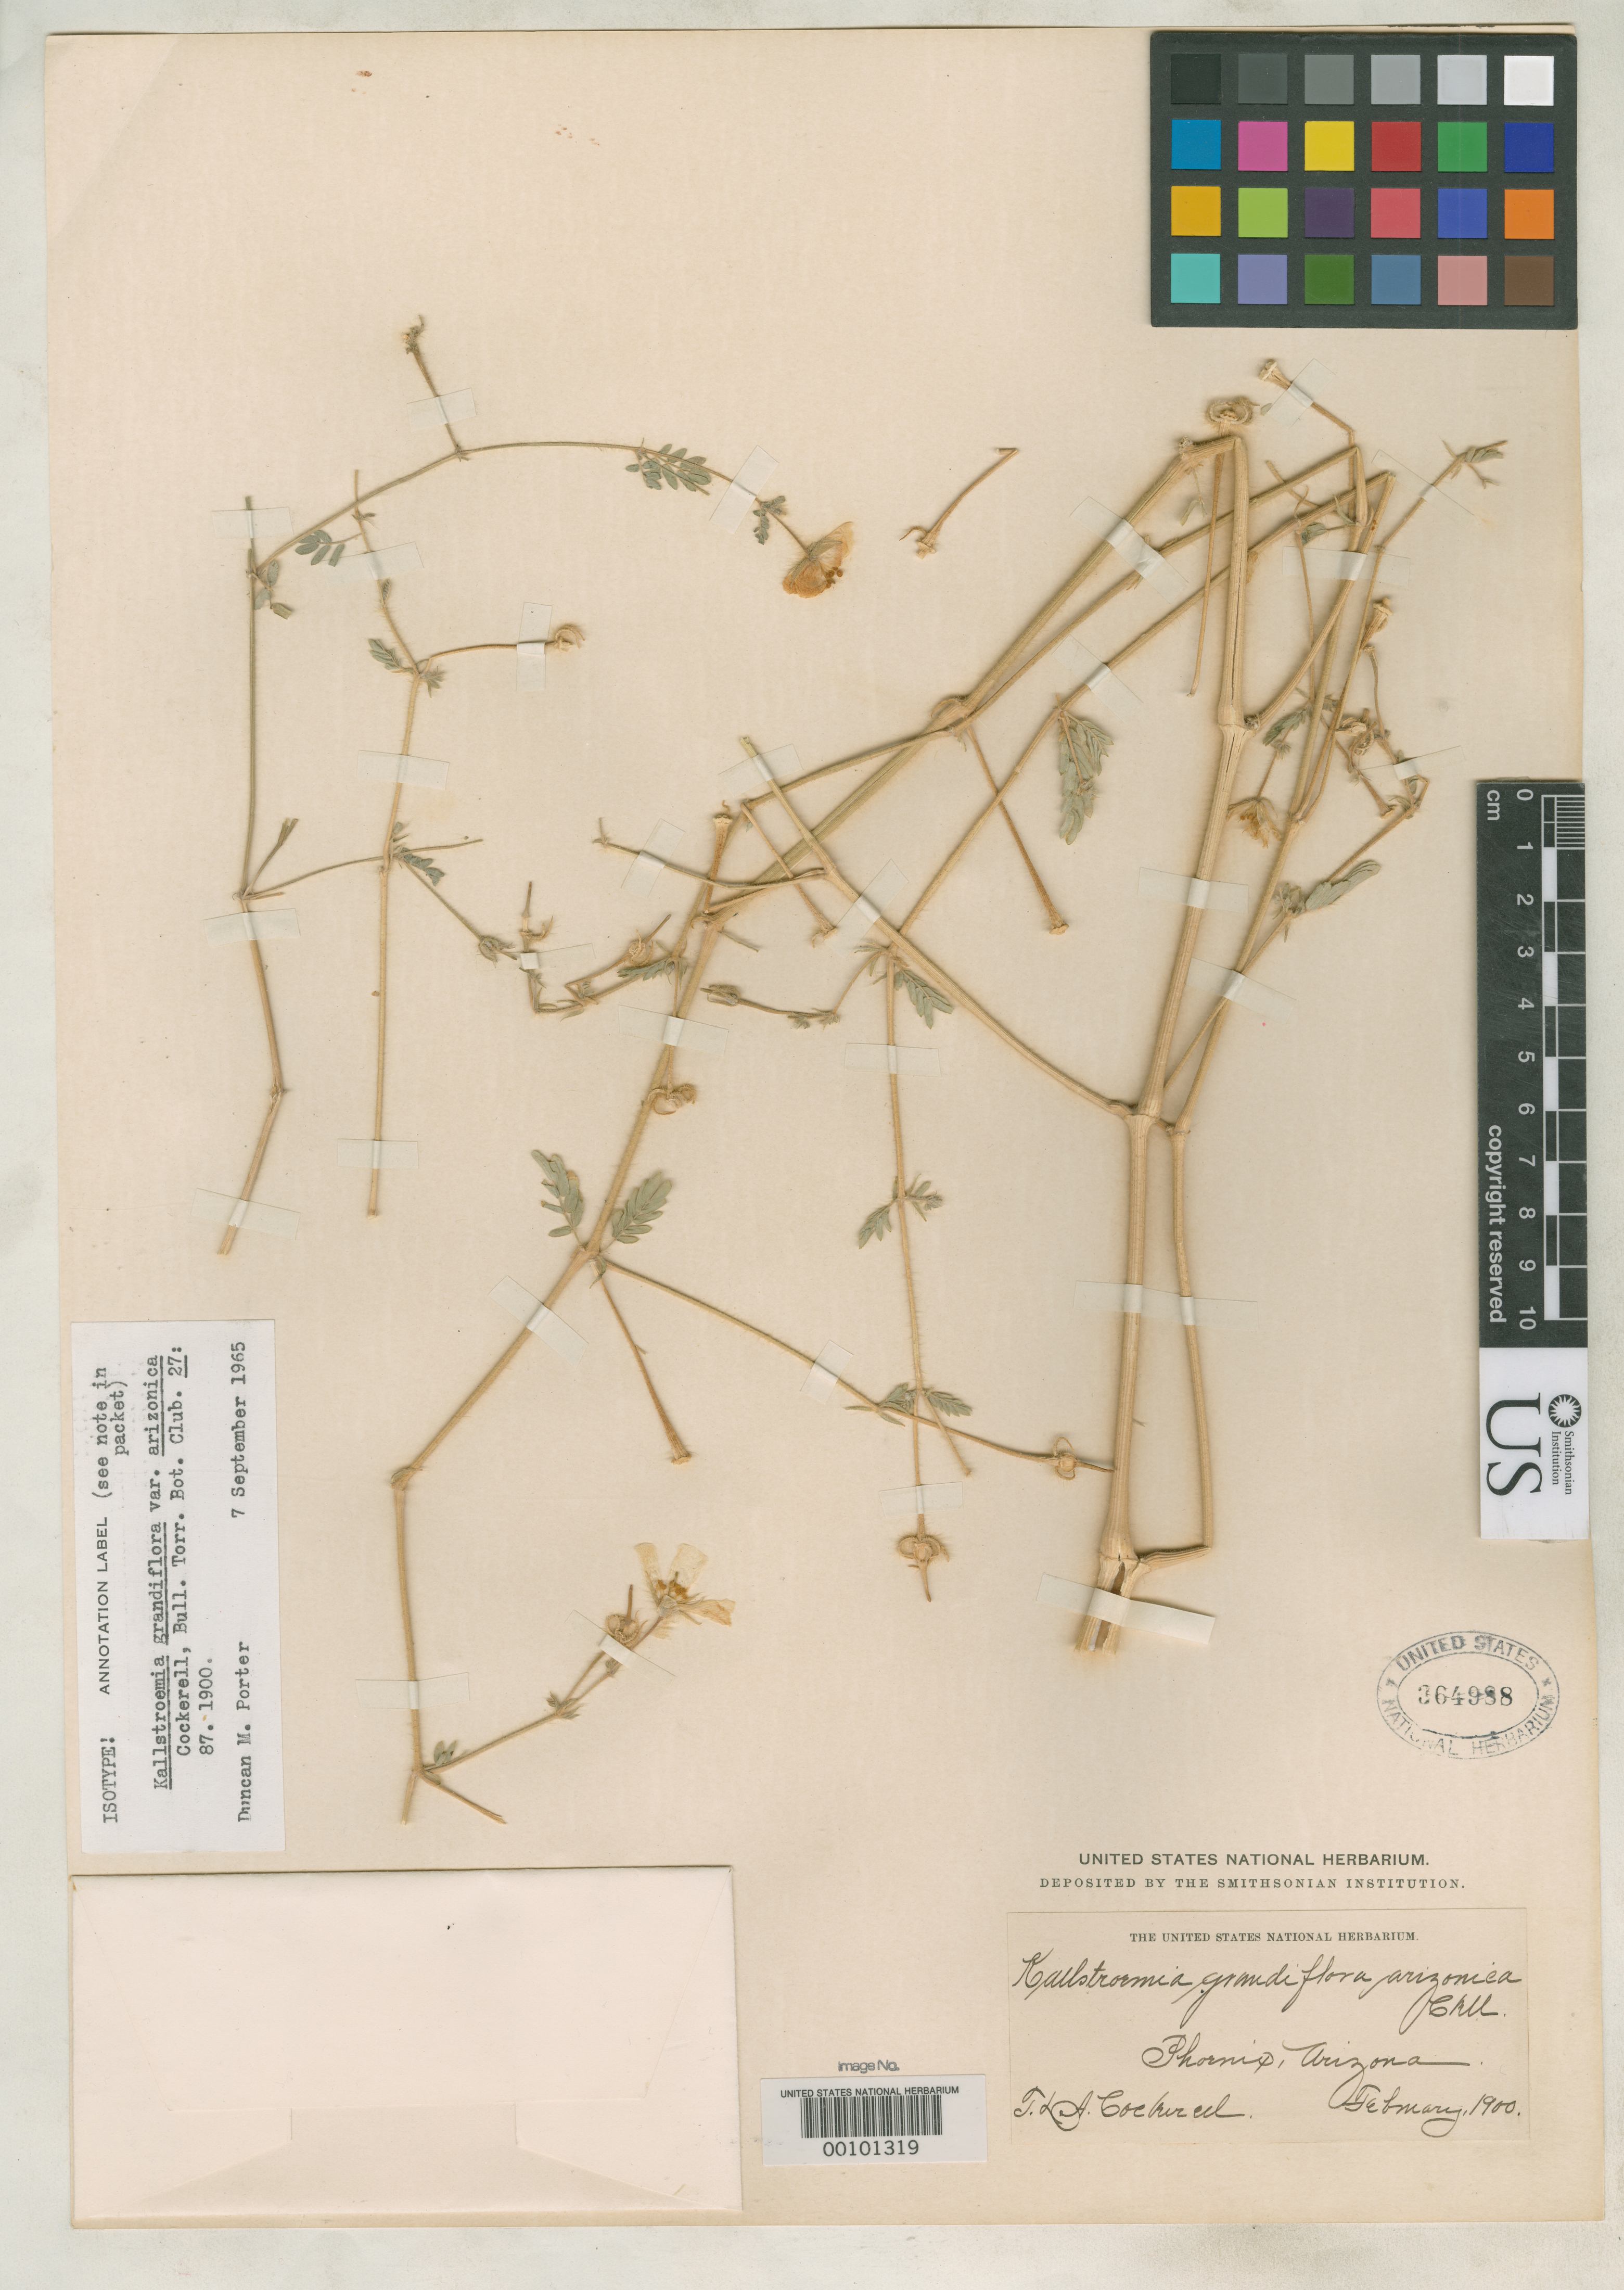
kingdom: Plantae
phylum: Tracheophyta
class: Magnoliopsida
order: Zygophyllales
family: Zygophyllaceae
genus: Kallstroemia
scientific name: Kallstroemia grandiflora var. arizonica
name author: Cockerell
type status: Isotype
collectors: T. Cockerell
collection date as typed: Feb 1900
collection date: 1900-02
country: United States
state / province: Arizona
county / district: Maricopa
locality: Phoenix.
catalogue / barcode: US 364988